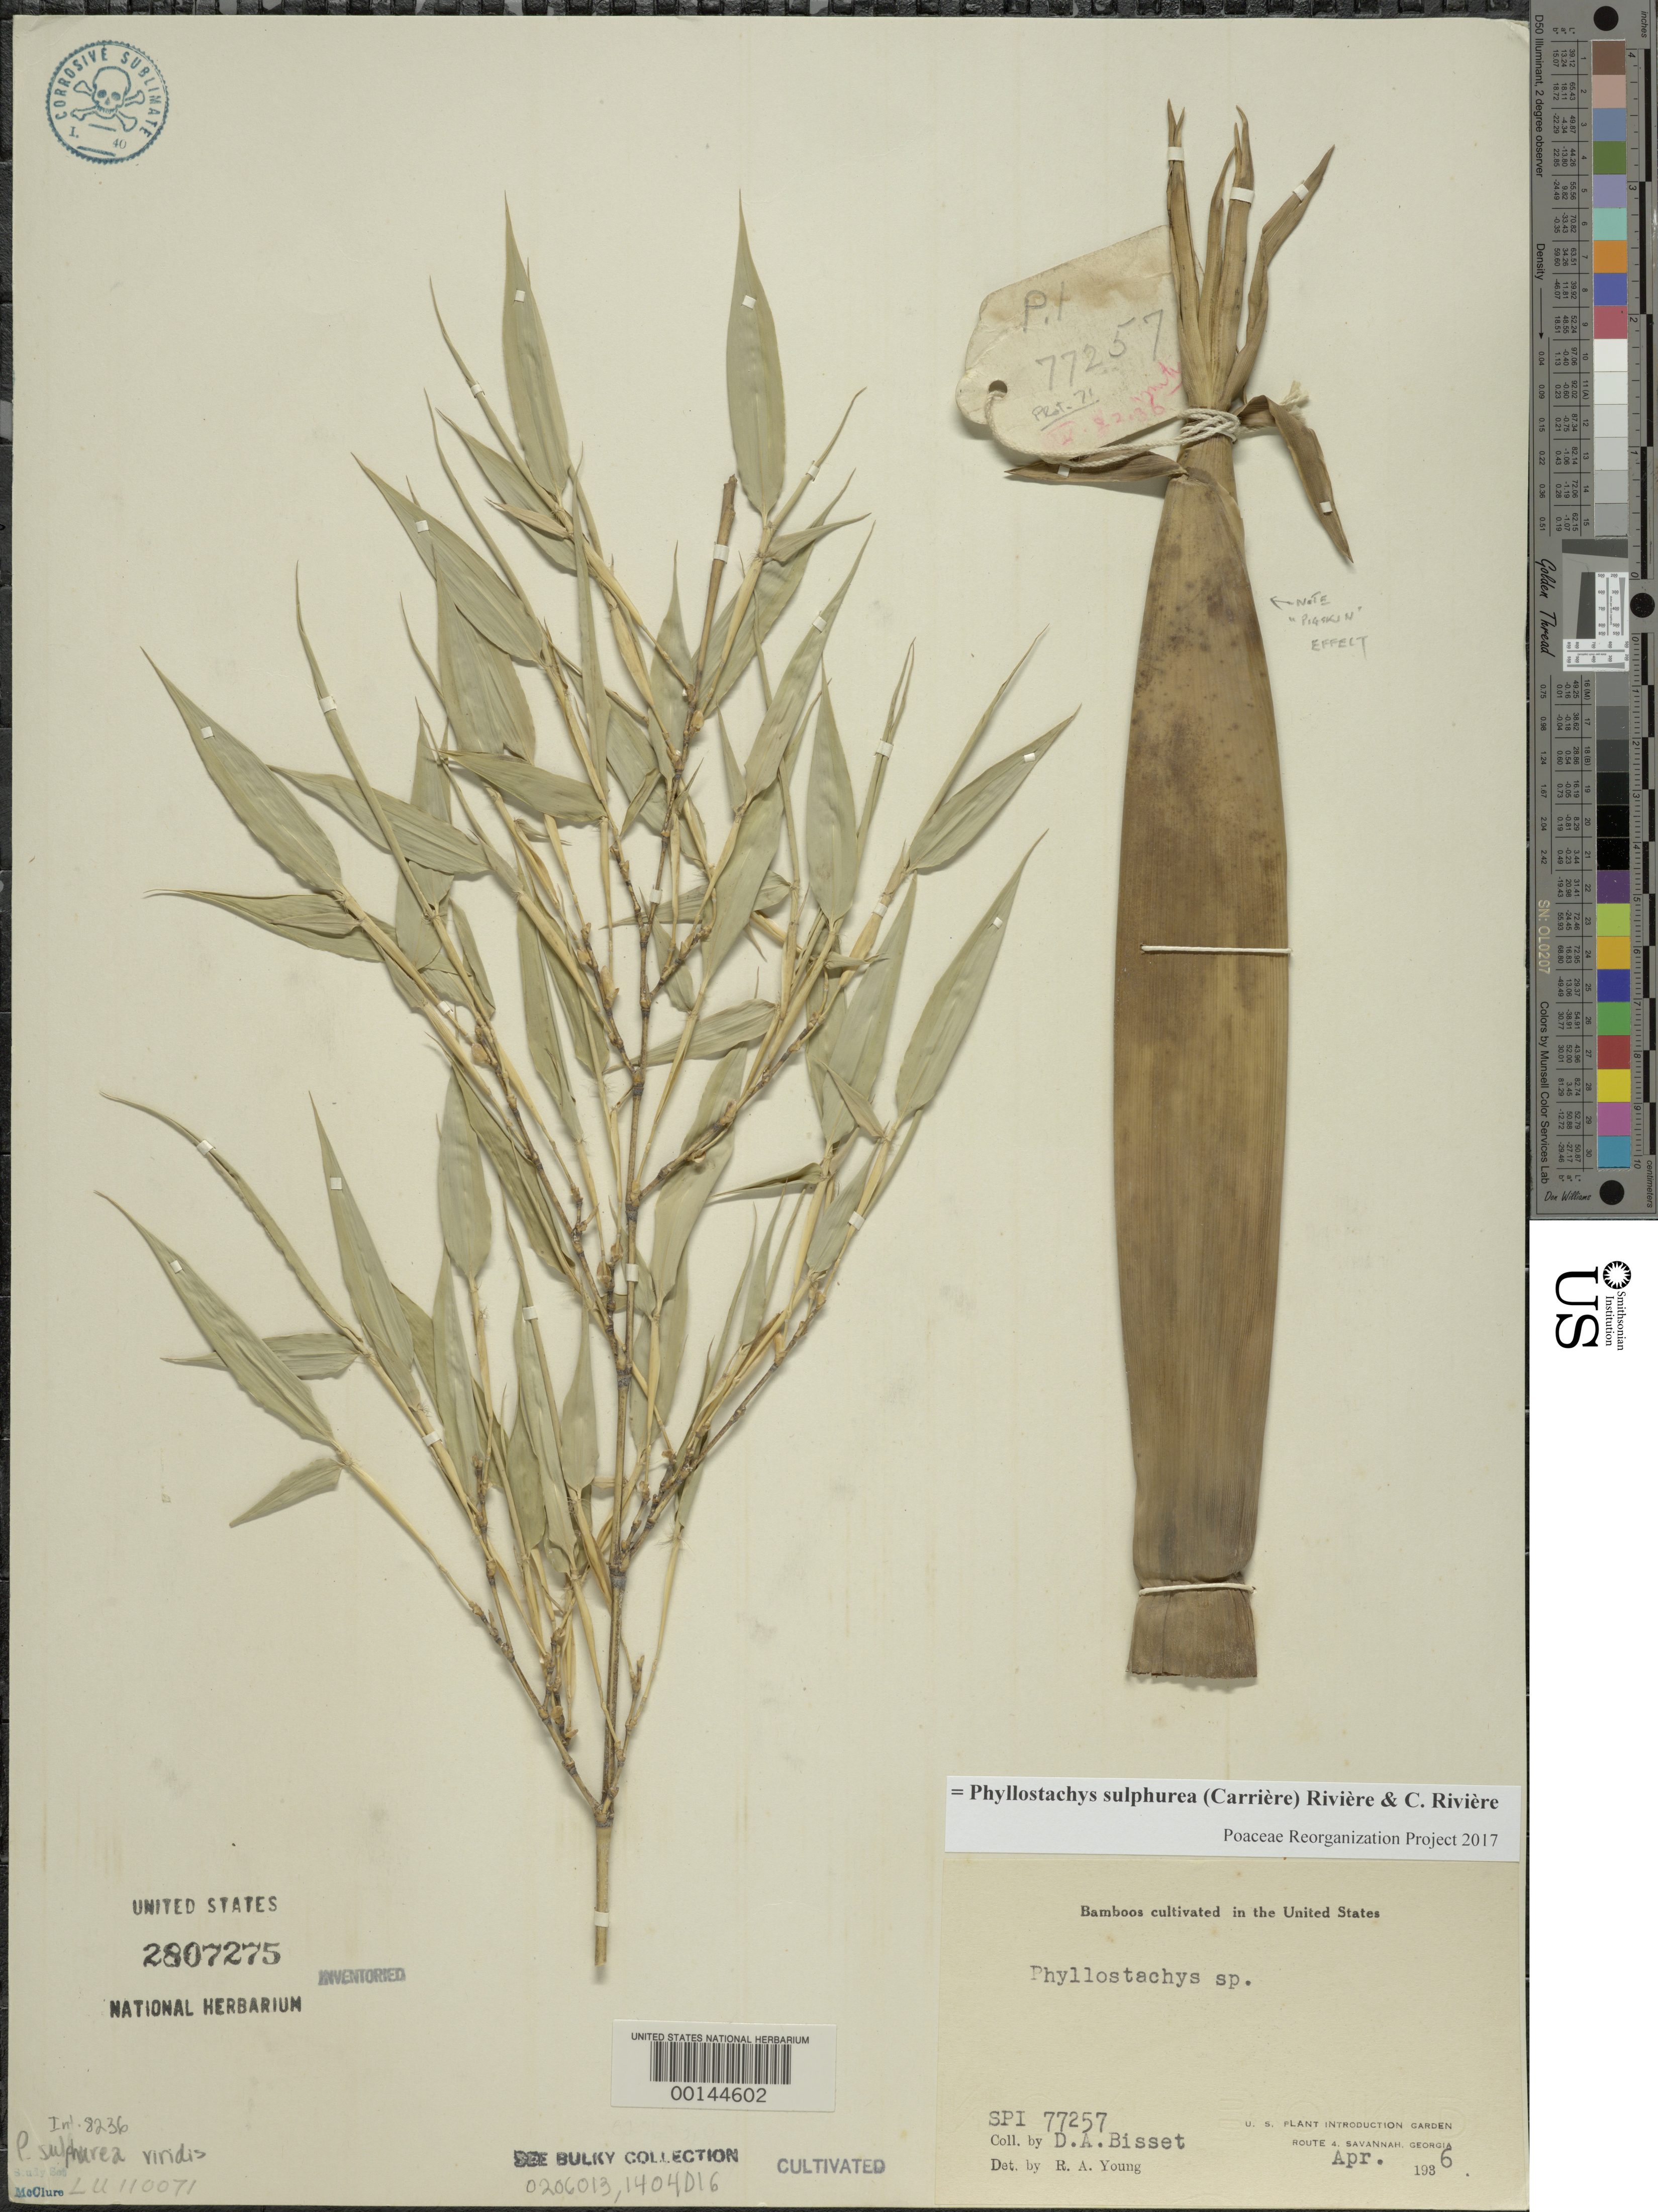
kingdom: Plantae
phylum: Tracheophyta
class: Liliopsida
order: Poales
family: Poaceae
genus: Phyllostachys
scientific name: Phyllostachys sulphurea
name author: (Carrière) Rivière & C. Rivière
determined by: Poaceae Reorganization Project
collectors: D. Bisset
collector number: SPI 77257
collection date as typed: Apr 1936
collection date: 1936-04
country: United States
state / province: Georgia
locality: Savannah, p.i. garden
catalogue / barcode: US 2807275